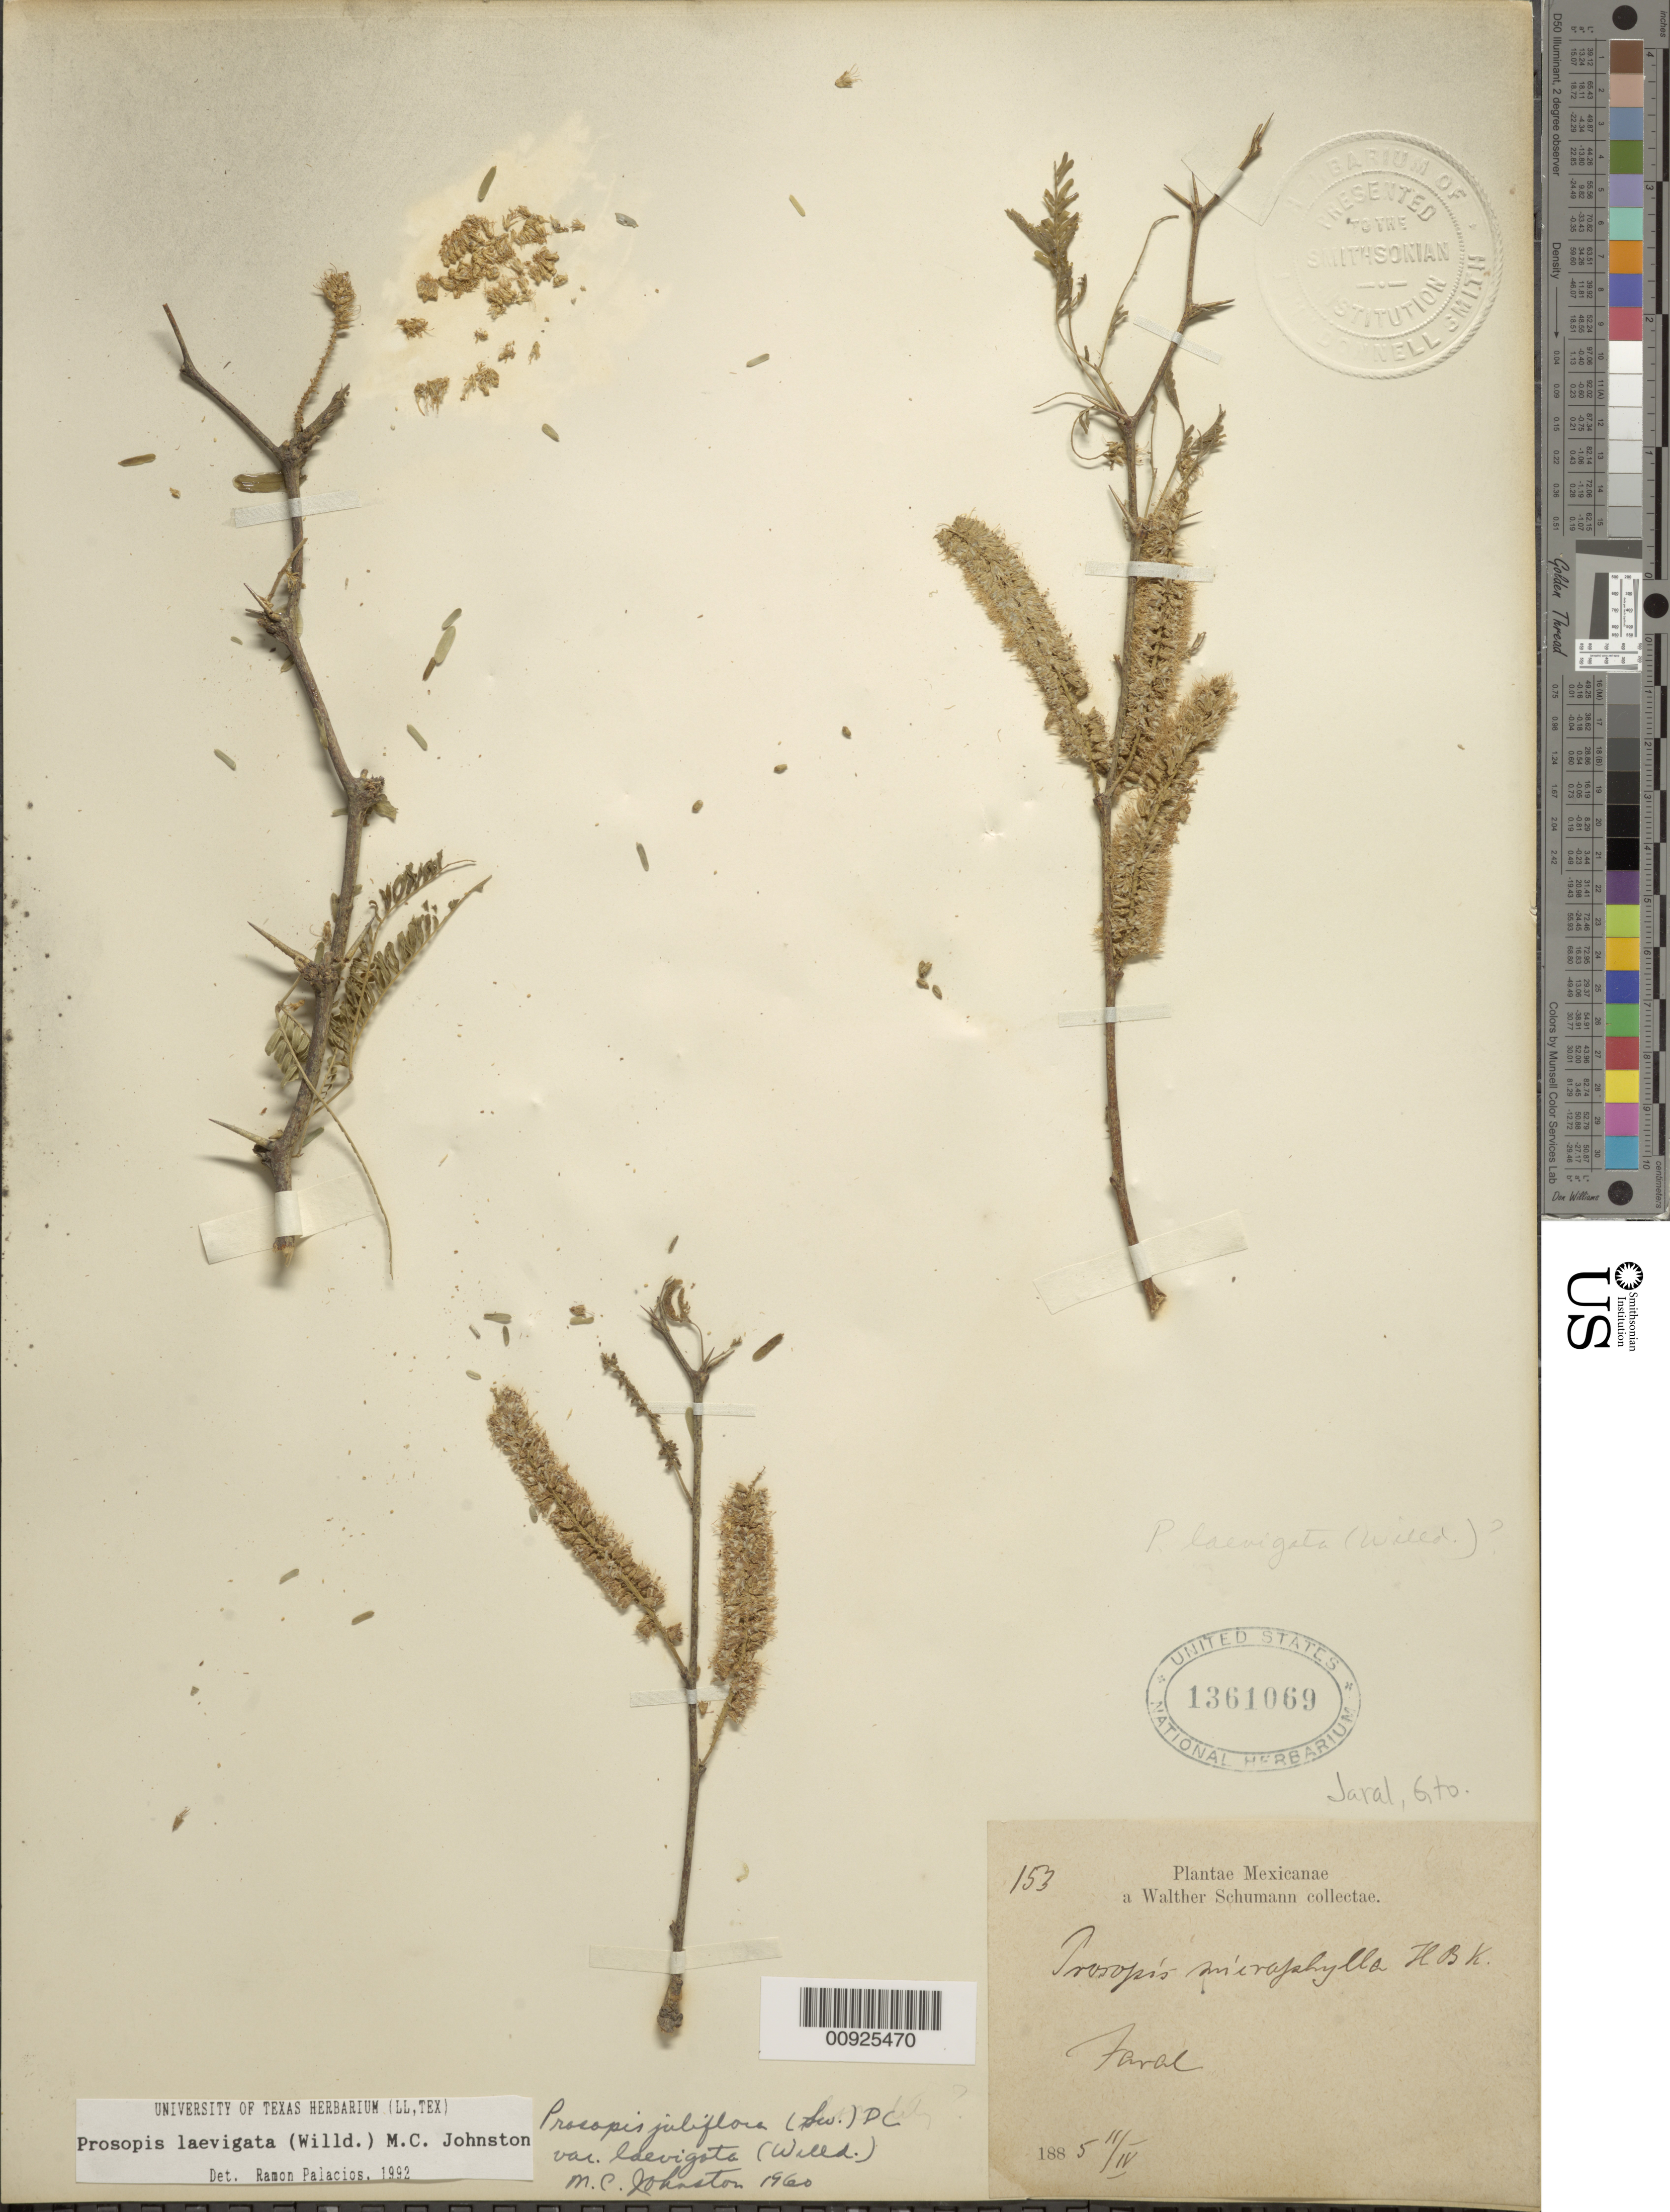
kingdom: Plantae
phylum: Tracheophyta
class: Magnoliopsida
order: Fabales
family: Fabaceae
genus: Neltuma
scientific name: Neltuma laevigata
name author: (Humb. & Bonpl. ex Willd.) Britton & Rose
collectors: W. Schumann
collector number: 153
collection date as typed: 11 Apr 1885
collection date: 1885-04-11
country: Mexico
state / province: Guanajuato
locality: Jaral.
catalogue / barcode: US 1331069